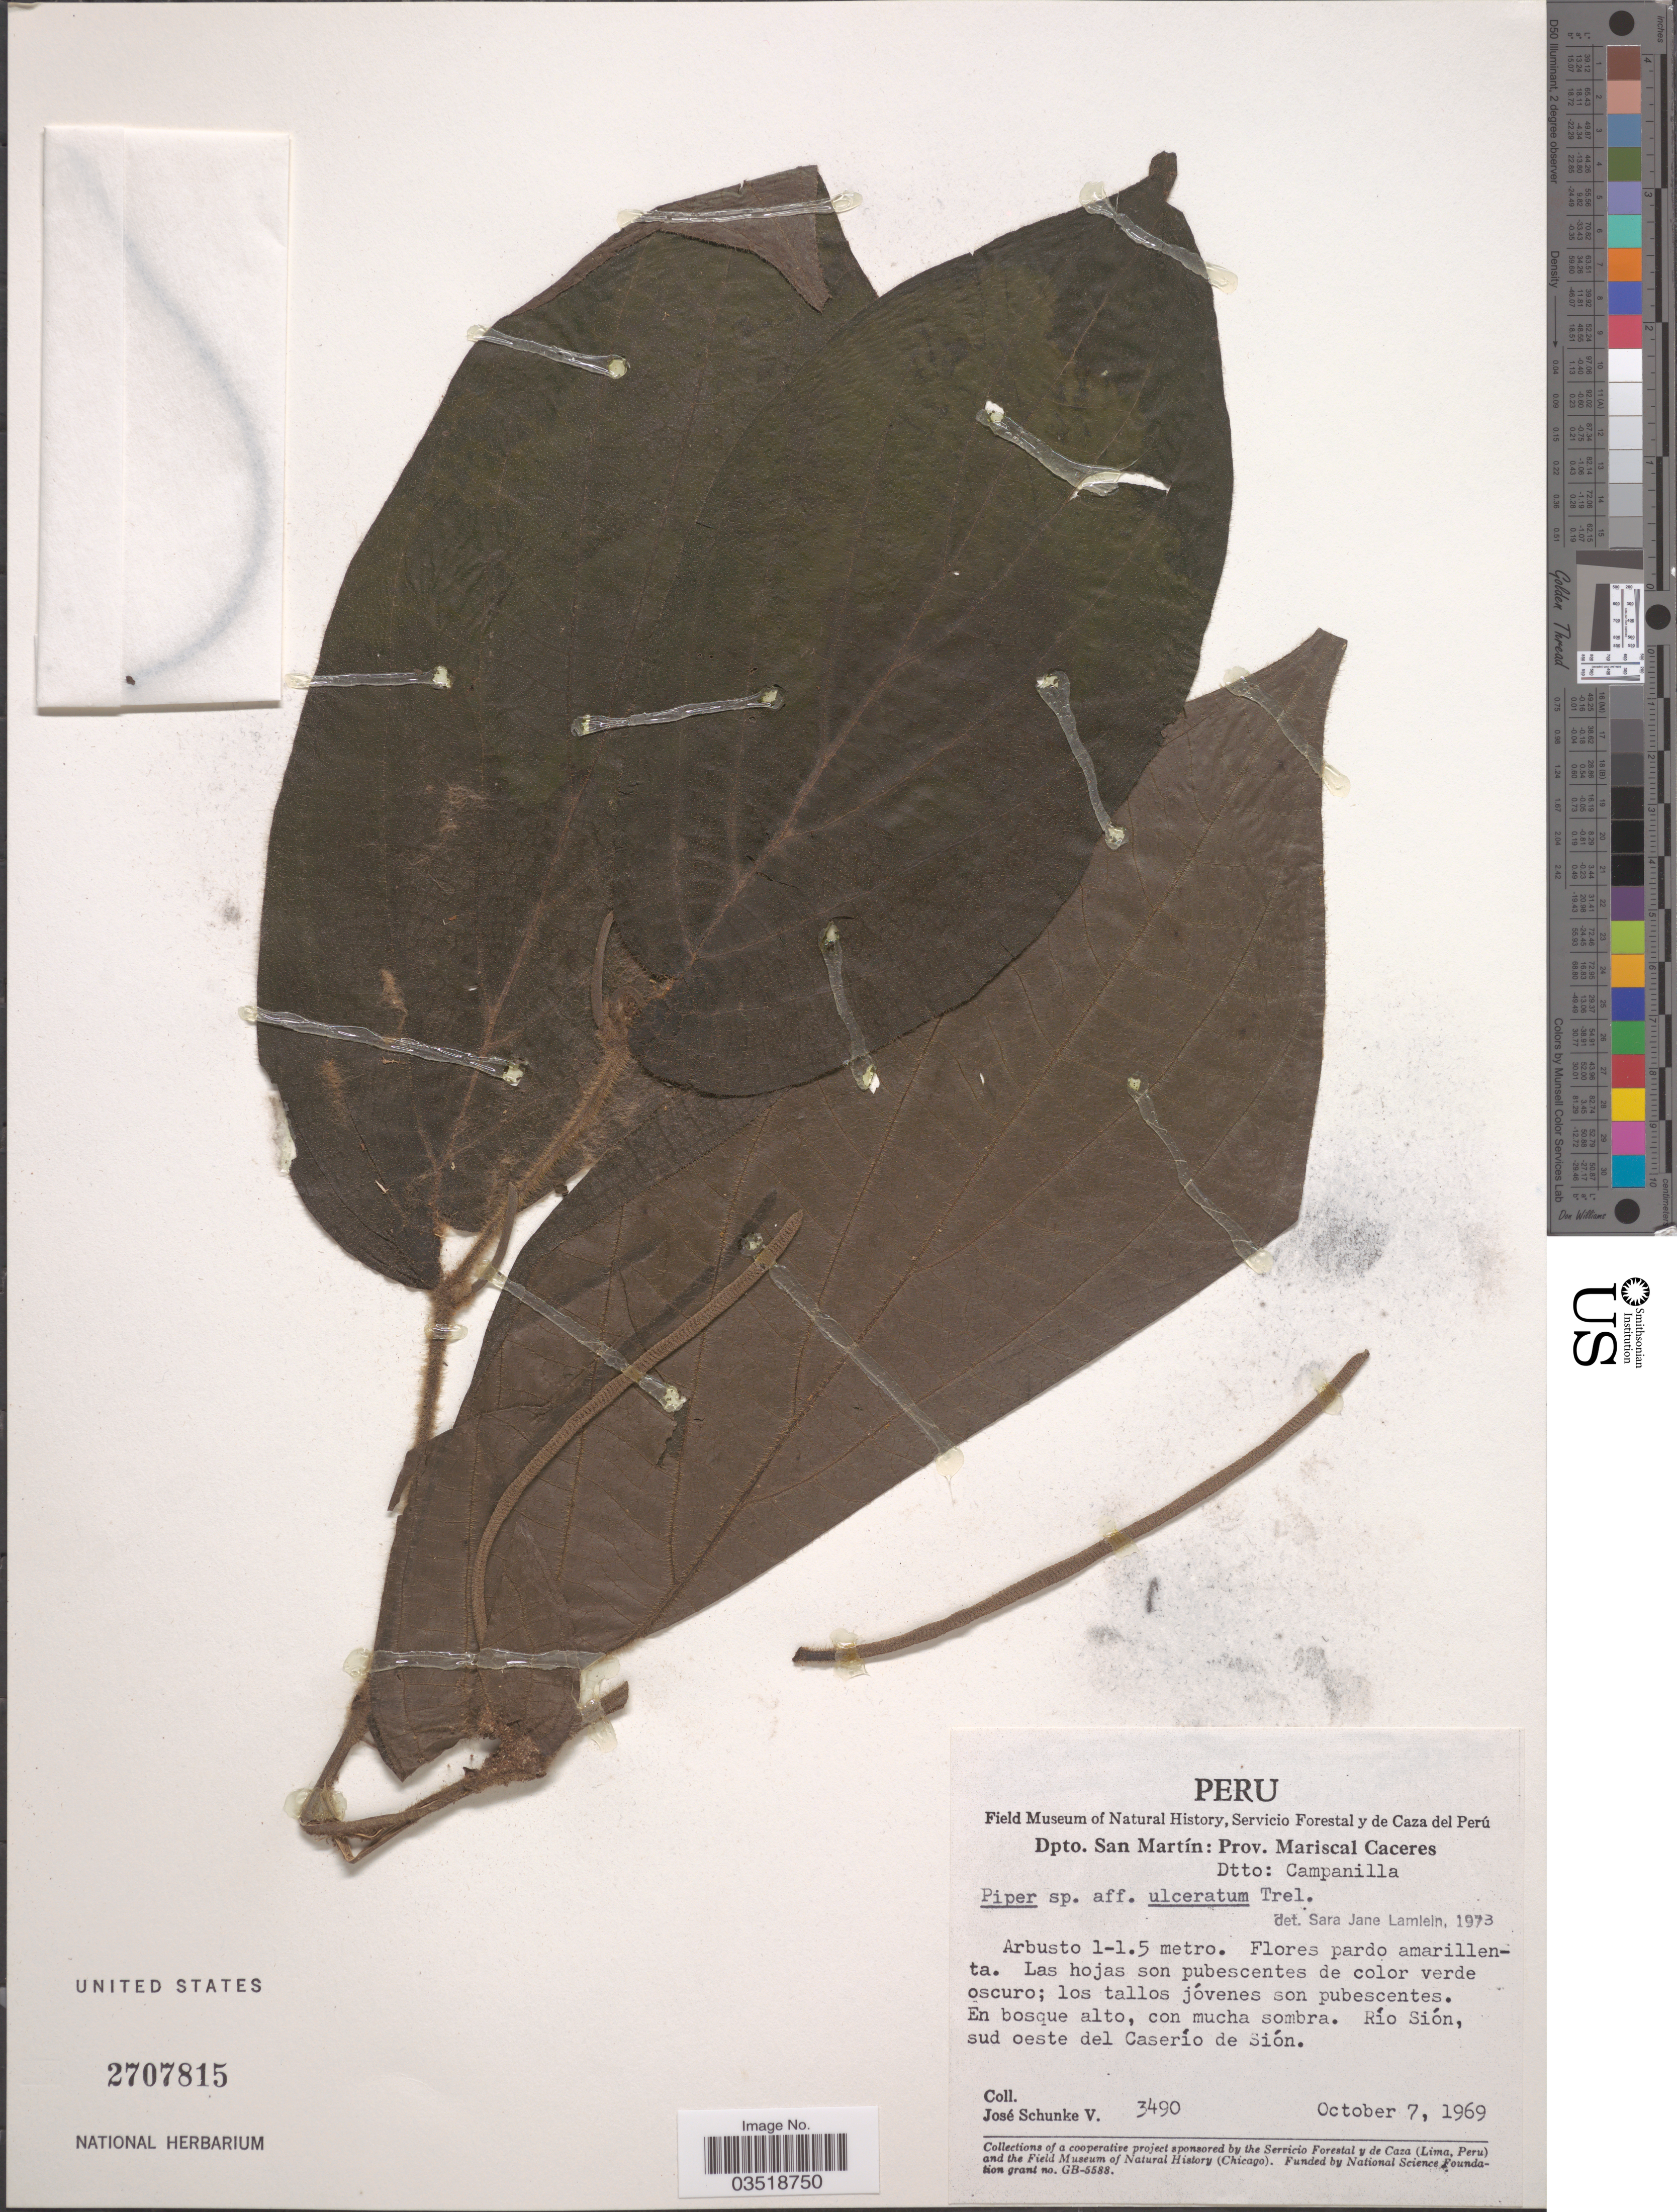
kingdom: Plantae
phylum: Tracheophyta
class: Magnoliopsida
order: Piperales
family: Piperaceae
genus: Piper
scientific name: Piper ulceratum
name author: Trel.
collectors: J. Schunke Vigo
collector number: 3490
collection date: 1969-10-07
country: Peru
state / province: San Martín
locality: Dpto. San Martín: Prov. Mariscal Caceres. Dtto: Campanilla. Río Sión, sud oeste del Caserío de Sión.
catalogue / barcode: US 2707815